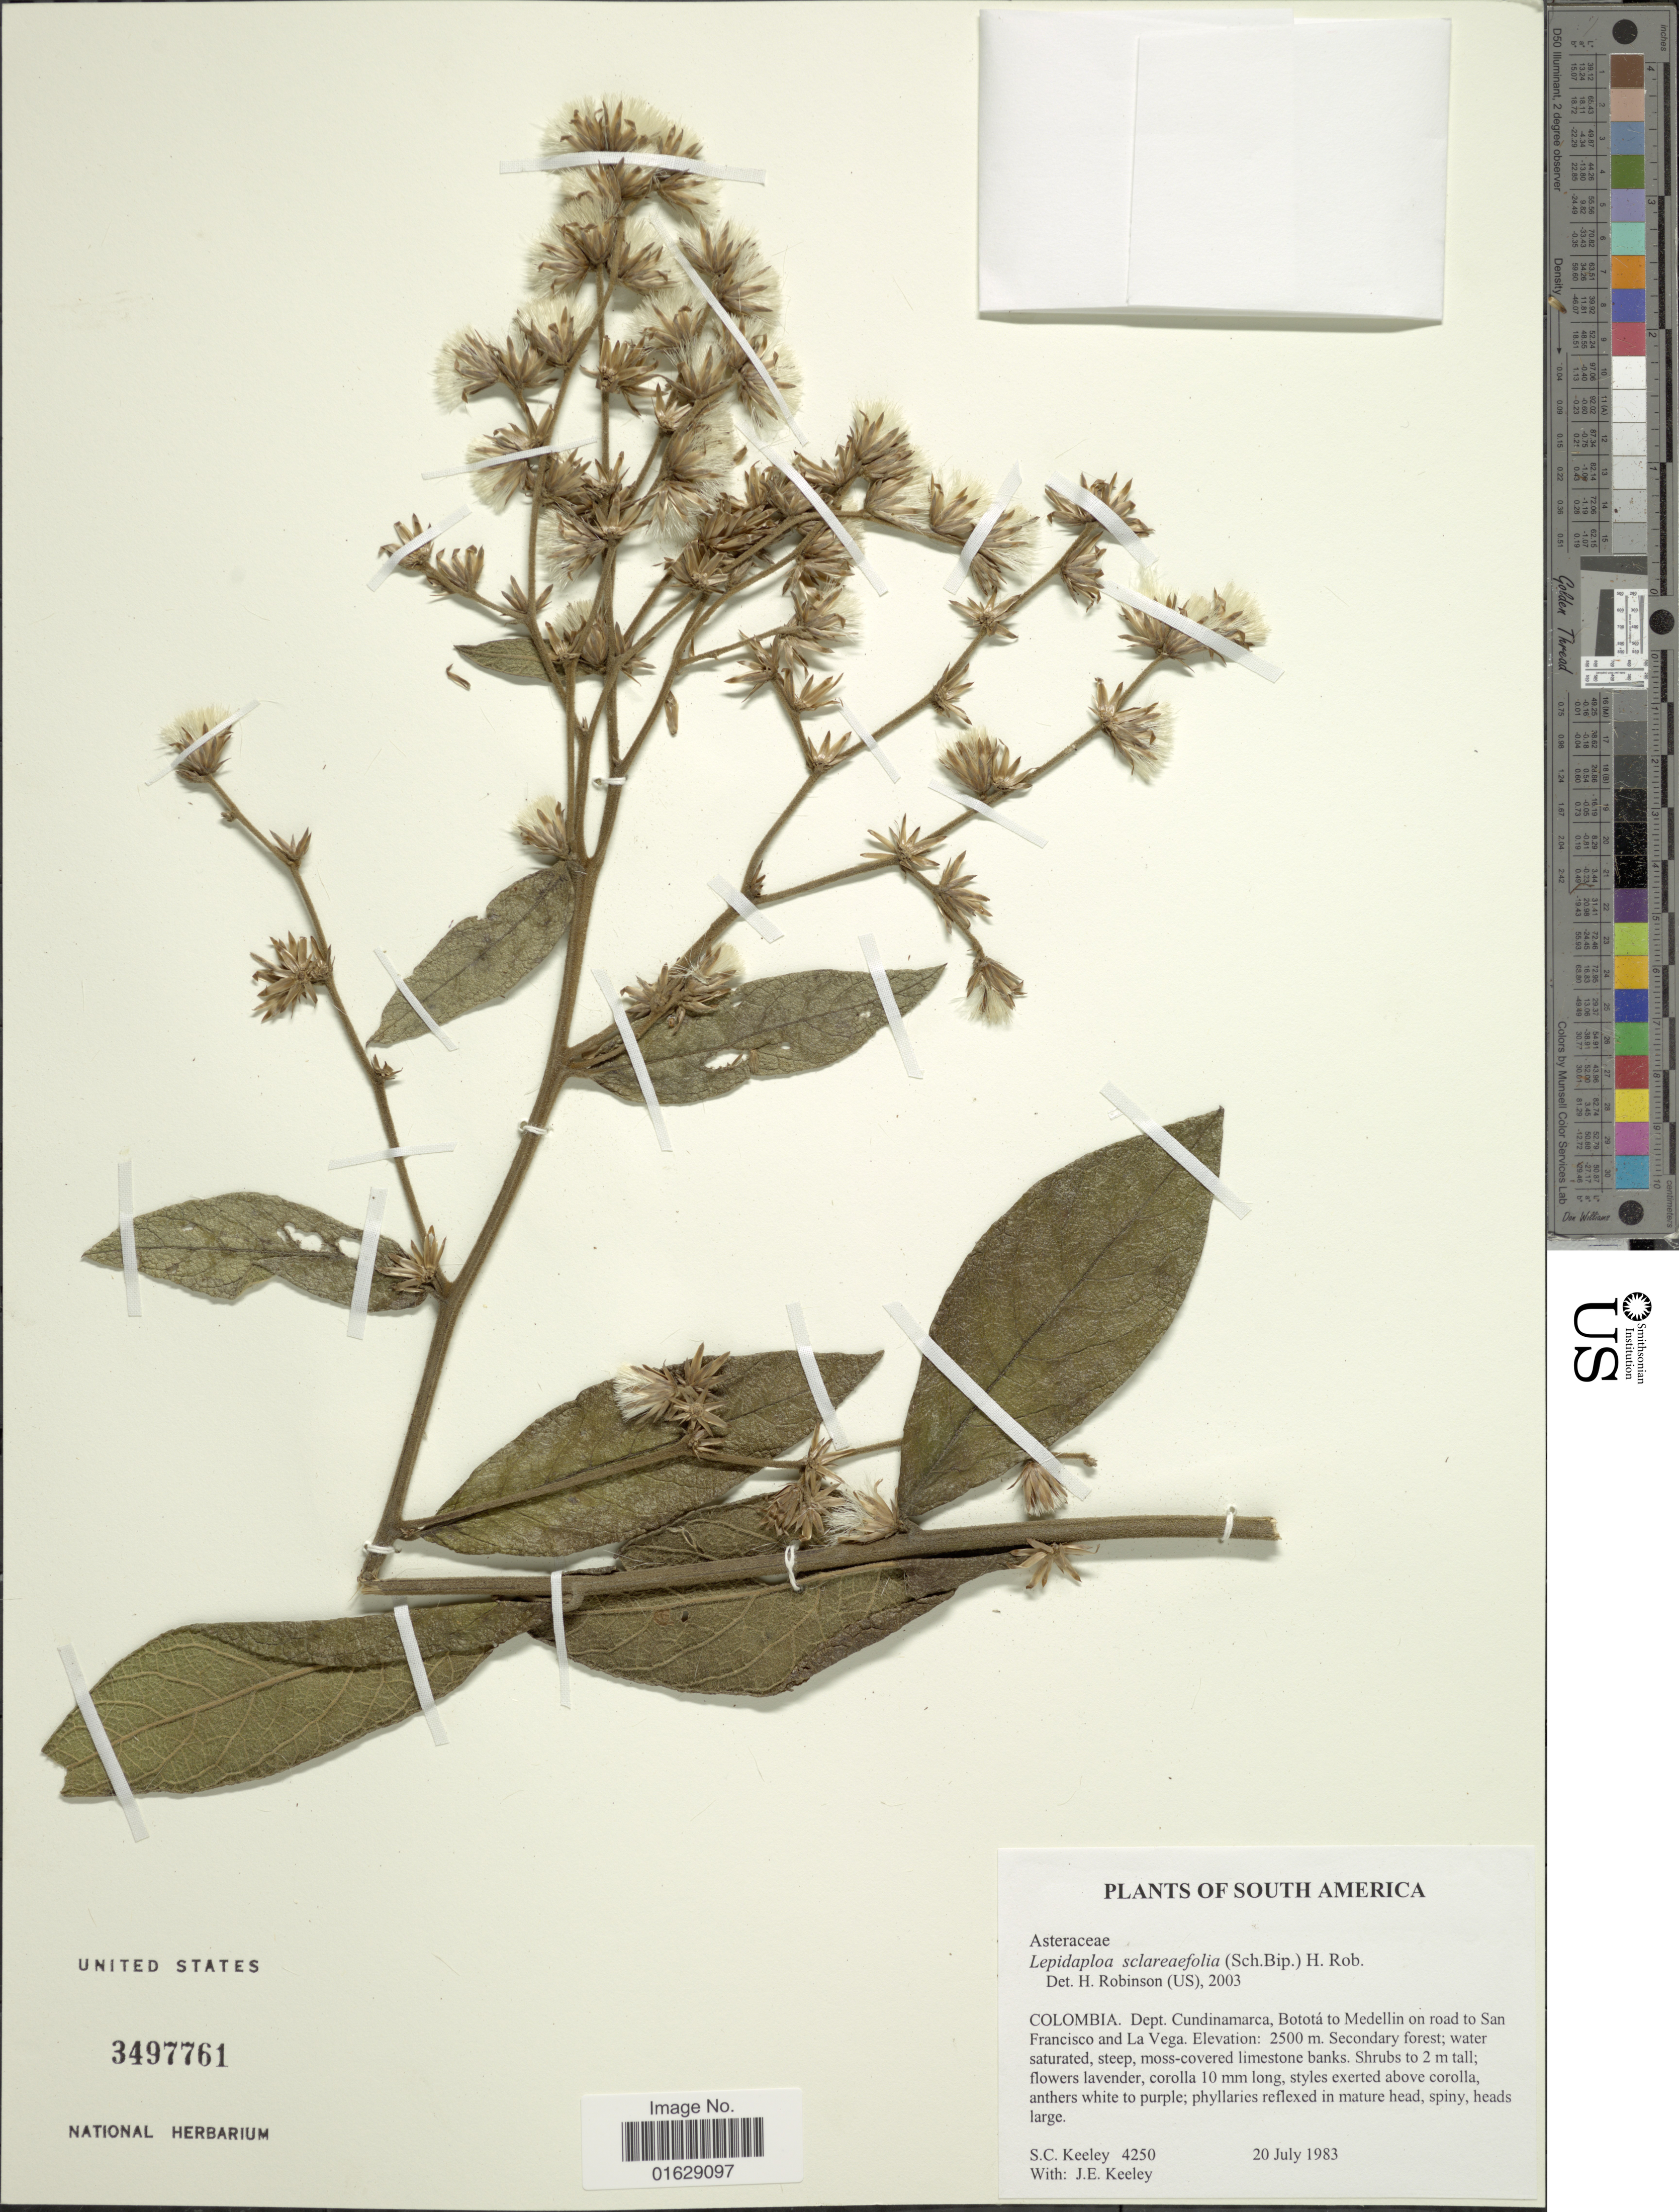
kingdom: Plantae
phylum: Tracheophyta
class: Magnoliopsida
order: Asterales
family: Asteraceae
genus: Lepidaploa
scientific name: Lepidaploa sclareaefolia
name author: (Sch. Bip.) H. Rob.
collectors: S. C. Keeley & J. E. Keeley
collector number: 4250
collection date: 1983-07-20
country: Colombia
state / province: Cundinamarca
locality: Botota to Medellin on road to San Francisco and La Vega.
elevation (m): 2500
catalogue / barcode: US 3497761